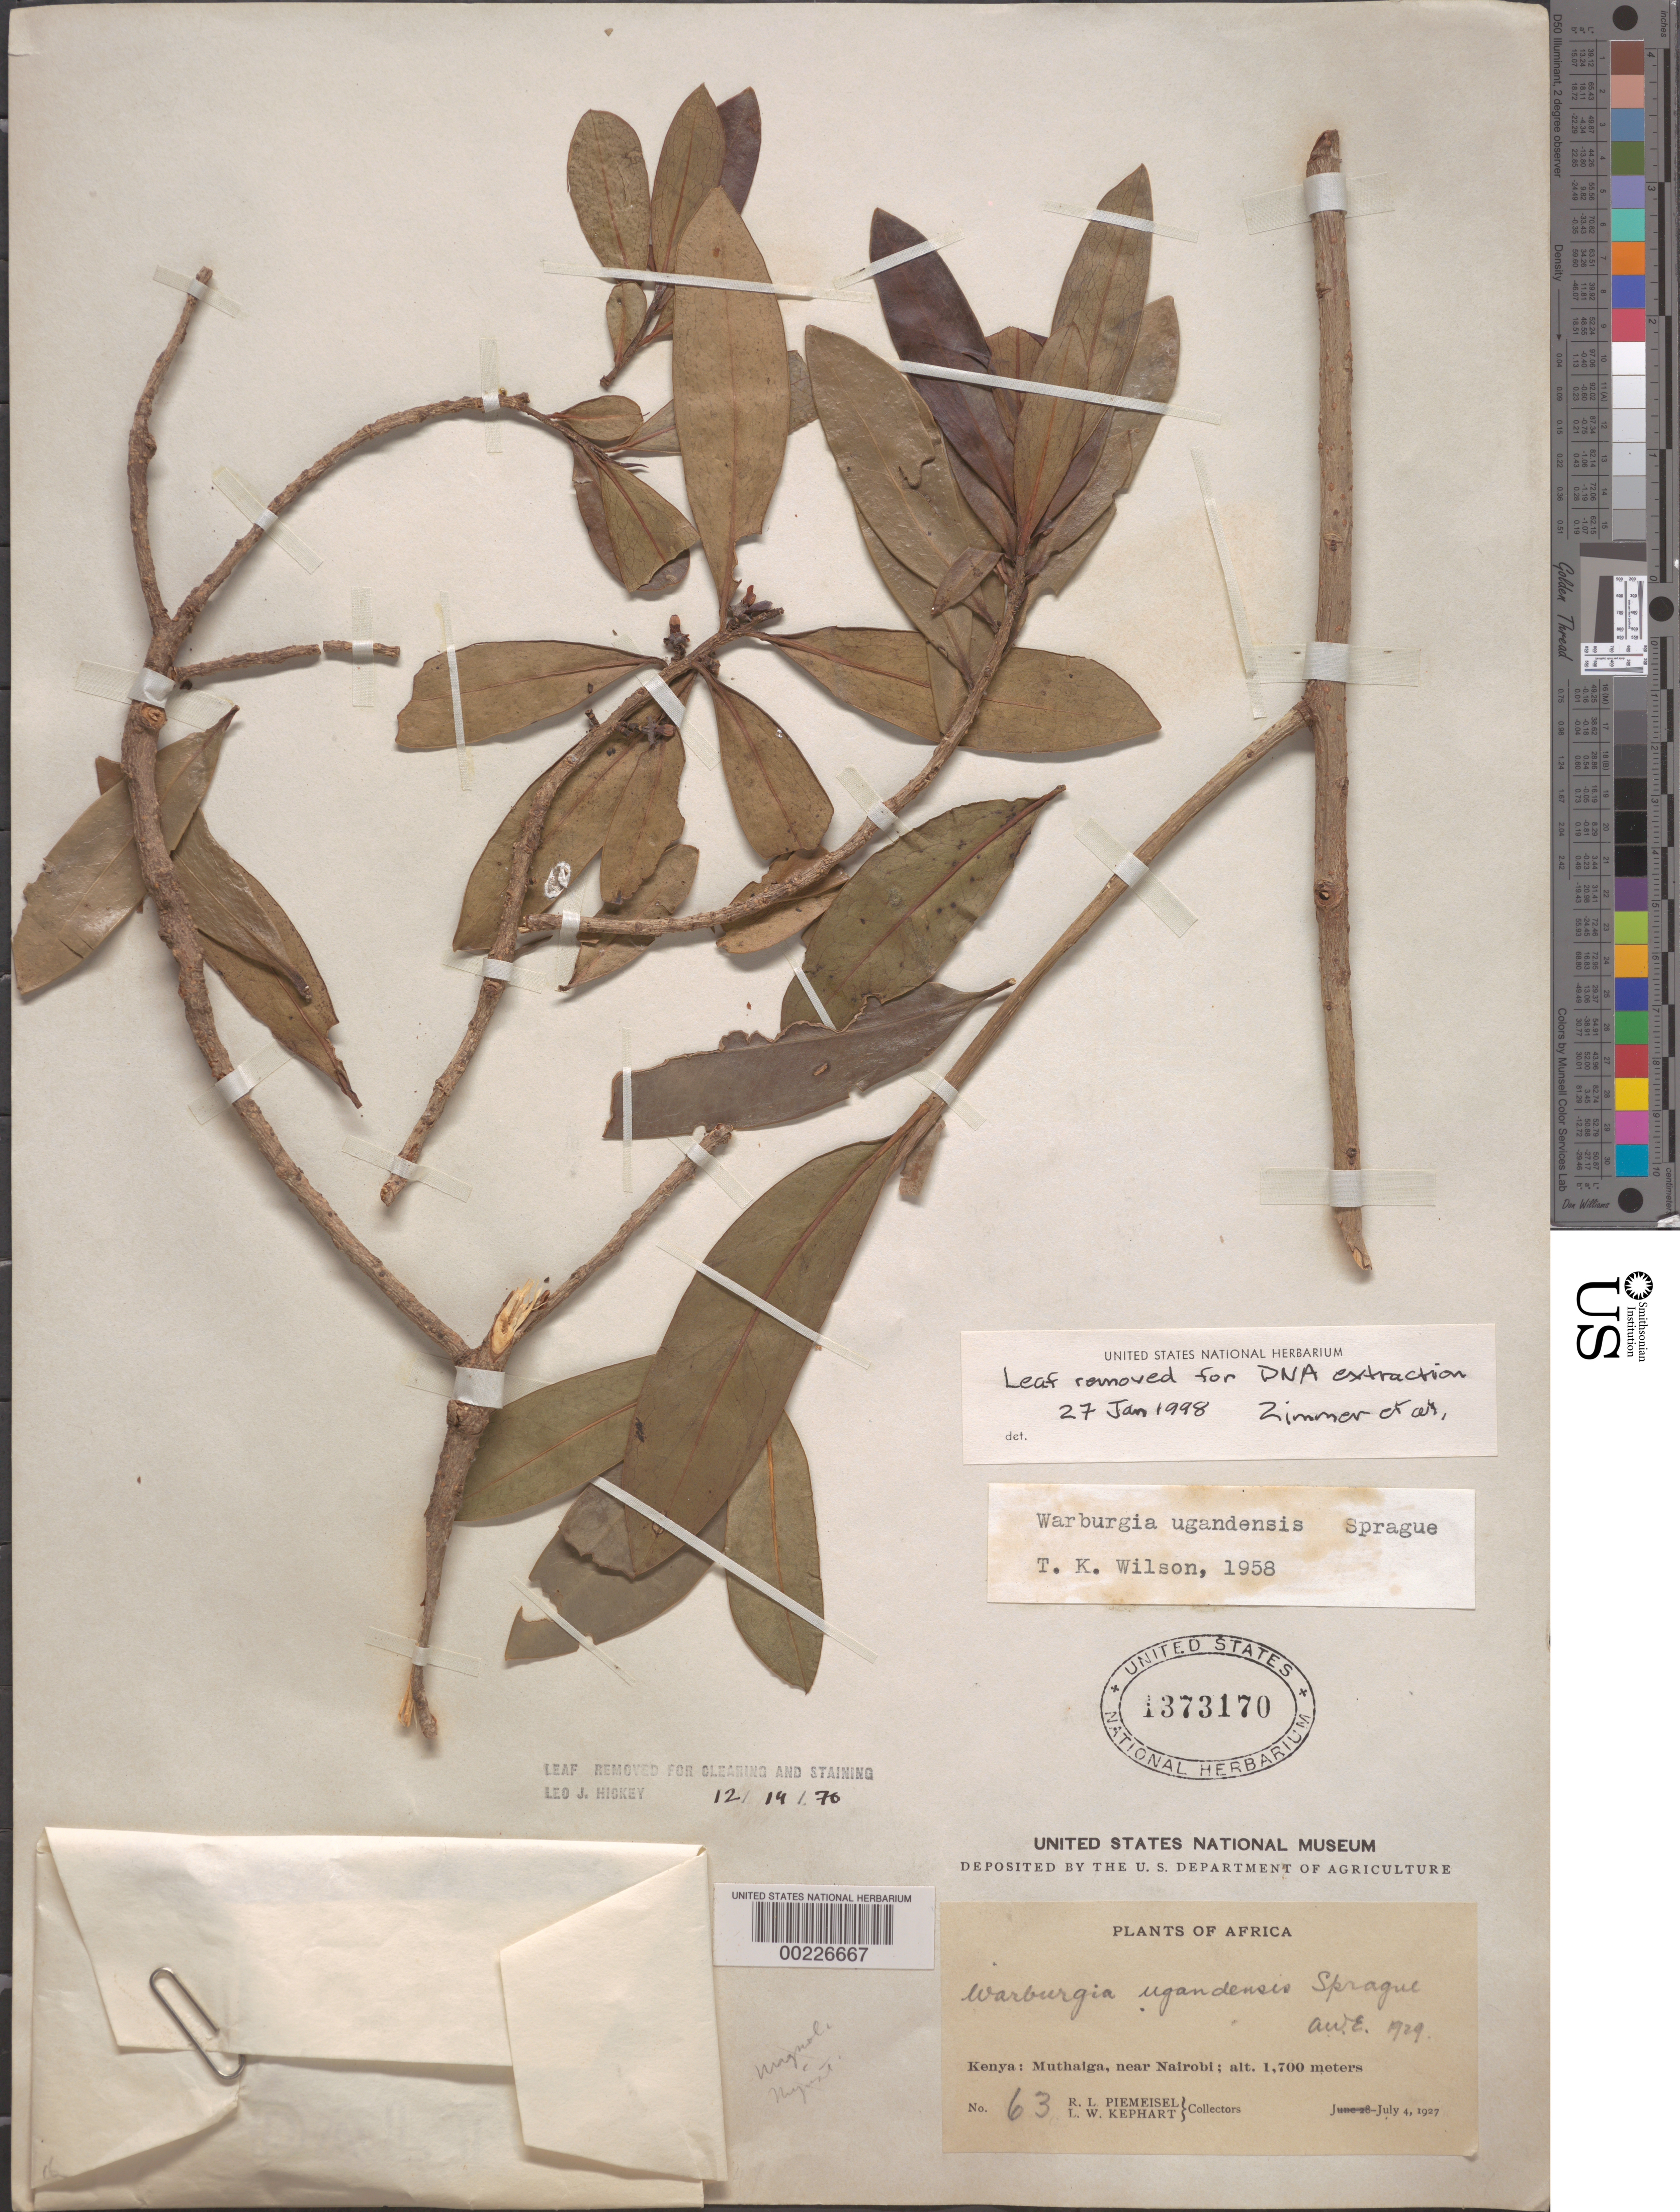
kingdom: Plantae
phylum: Tracheophyta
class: Magnoliopsida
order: Canellales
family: Canellaceae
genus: Warburgia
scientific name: Warburgia ugandensis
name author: Sprague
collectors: R. L. Piemeisel & L. W. Kephart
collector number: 63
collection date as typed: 04 Jul 1927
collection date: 1927-07-04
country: Kenya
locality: Muthaiga, near nairobi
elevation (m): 1700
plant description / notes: Fruit temporarily sampled for micro-CT scanning.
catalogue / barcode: US 1373170